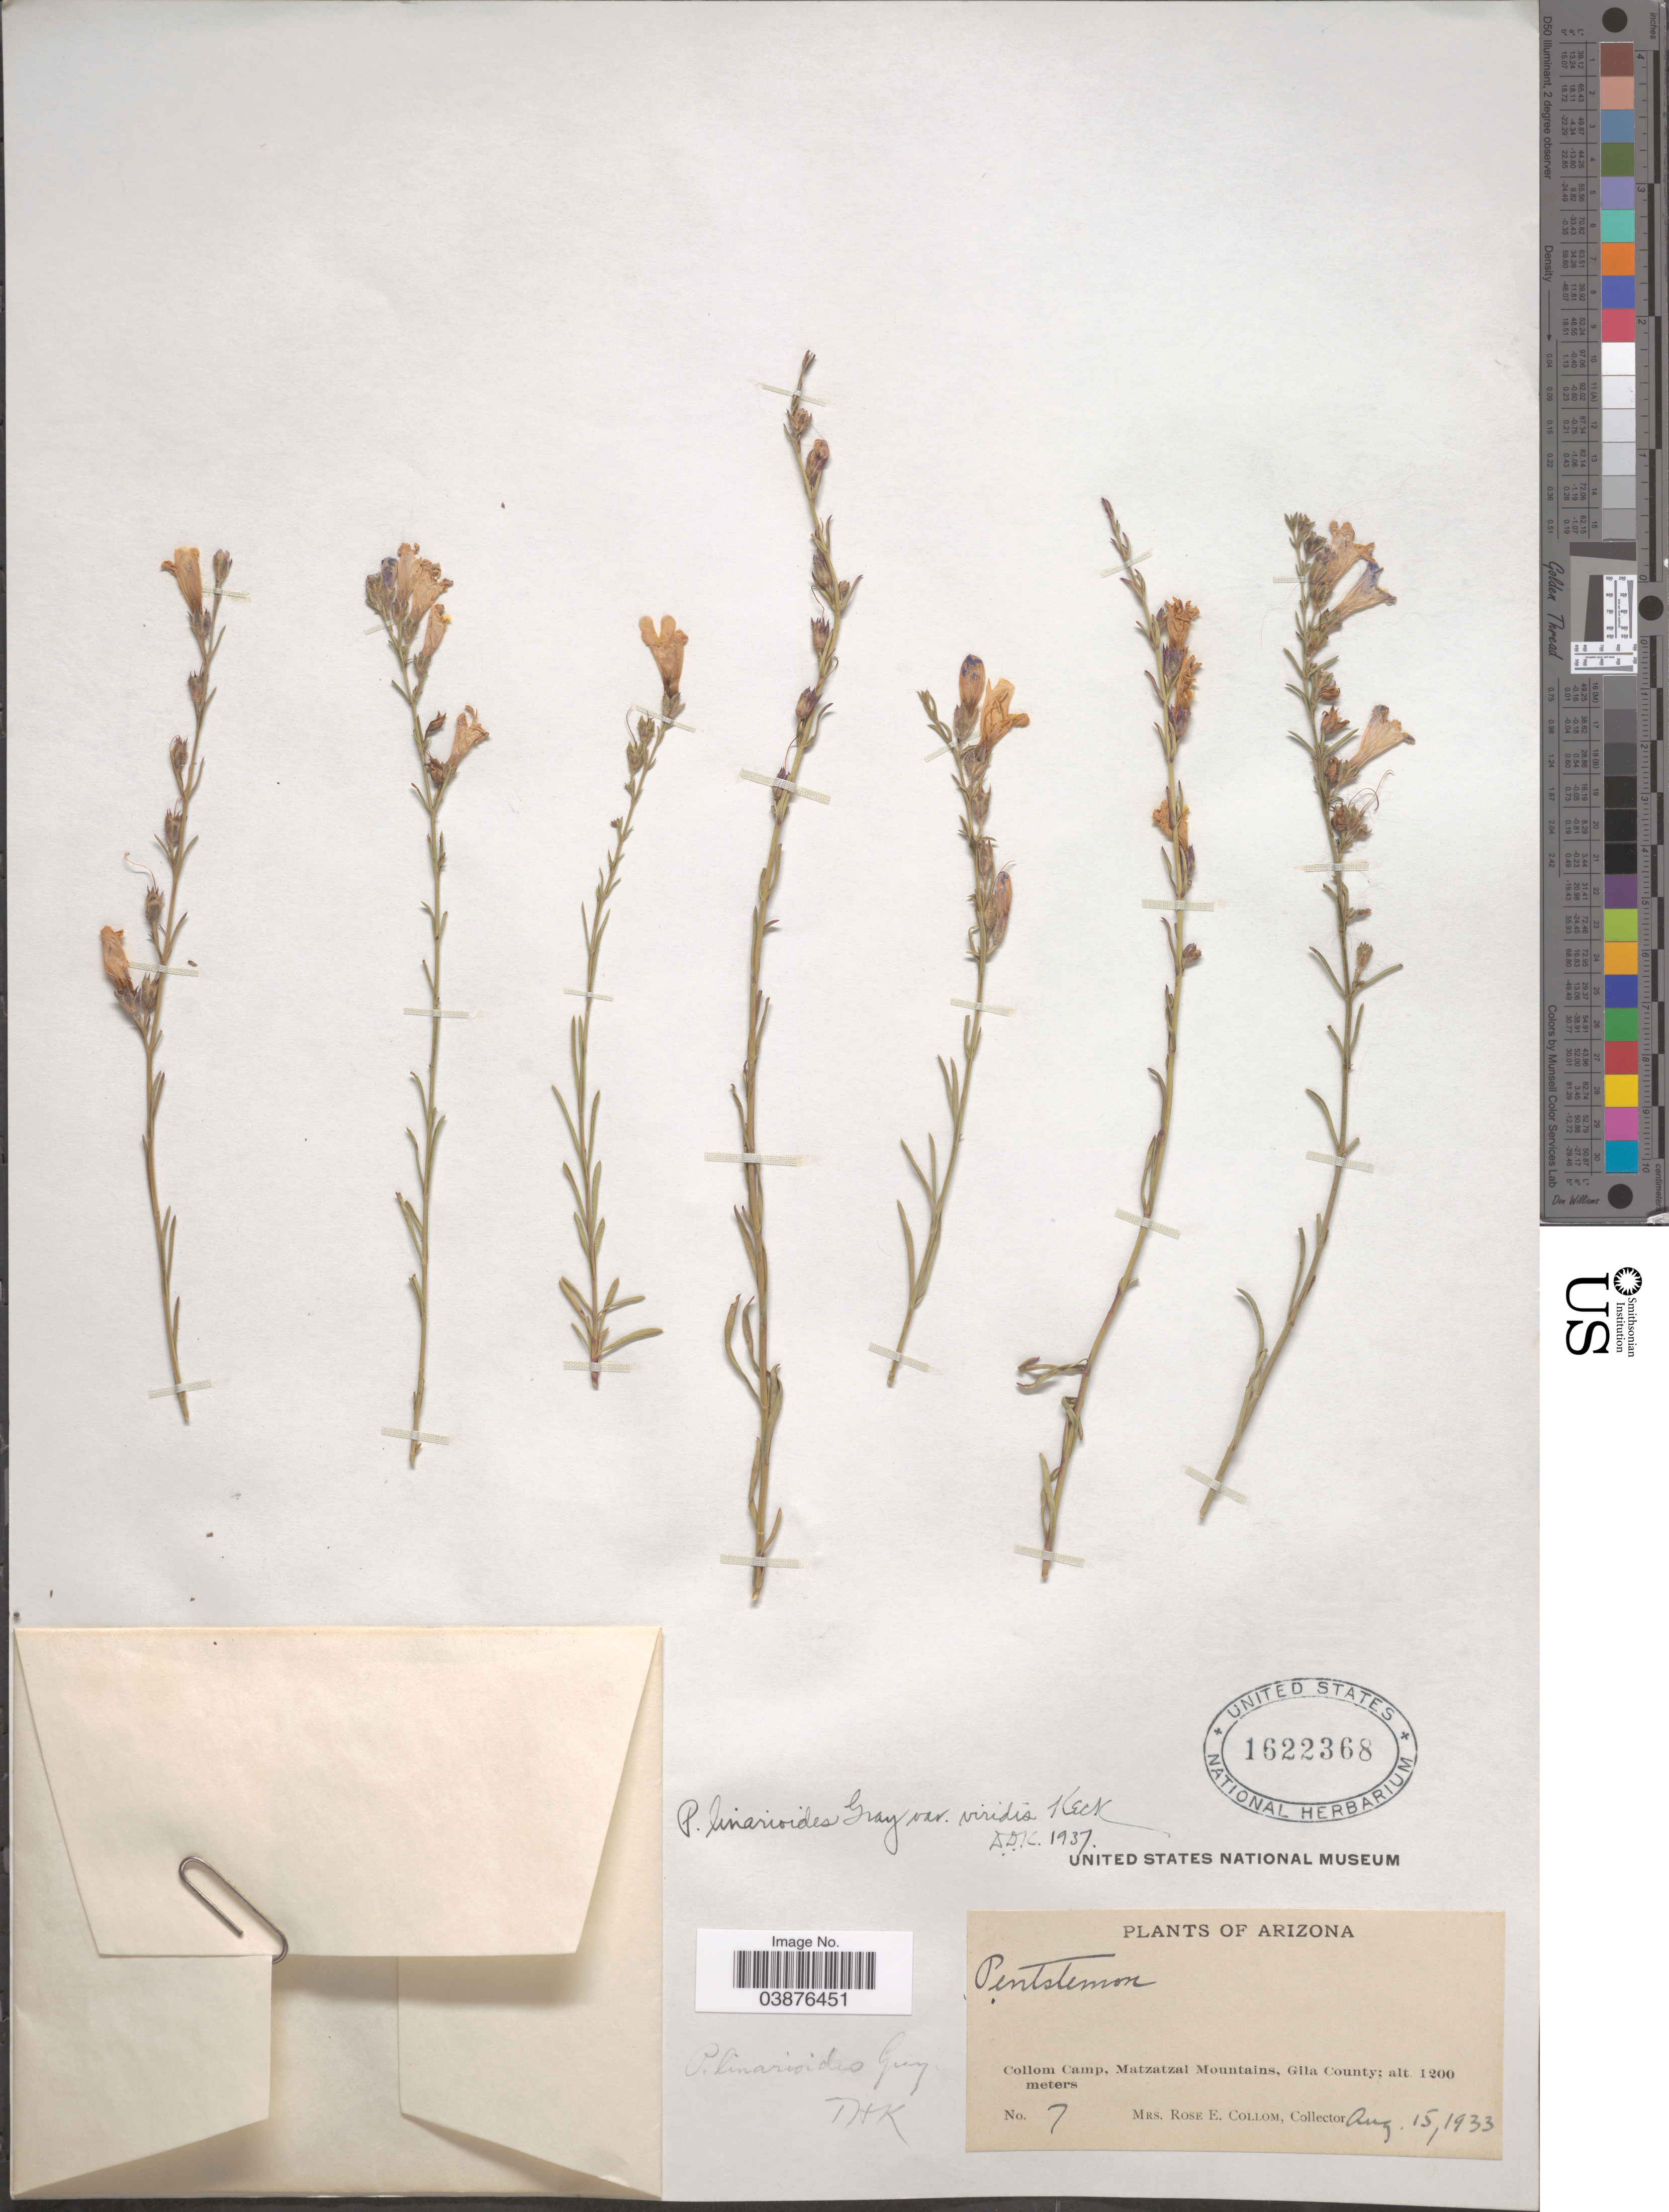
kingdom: Plantae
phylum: Tracheophyta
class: Magnoliopsida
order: Lamiales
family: Plantaginaceae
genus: Penstemon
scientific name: Penstemon linarioides subsp. sileri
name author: (A. Gray) D.D. Keck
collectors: R. E. Collom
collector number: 7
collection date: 1933-08-15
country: United States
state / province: Arizona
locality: Collom Camp, Matzatzal Mountains, Gila County.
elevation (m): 1200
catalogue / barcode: US 1622368